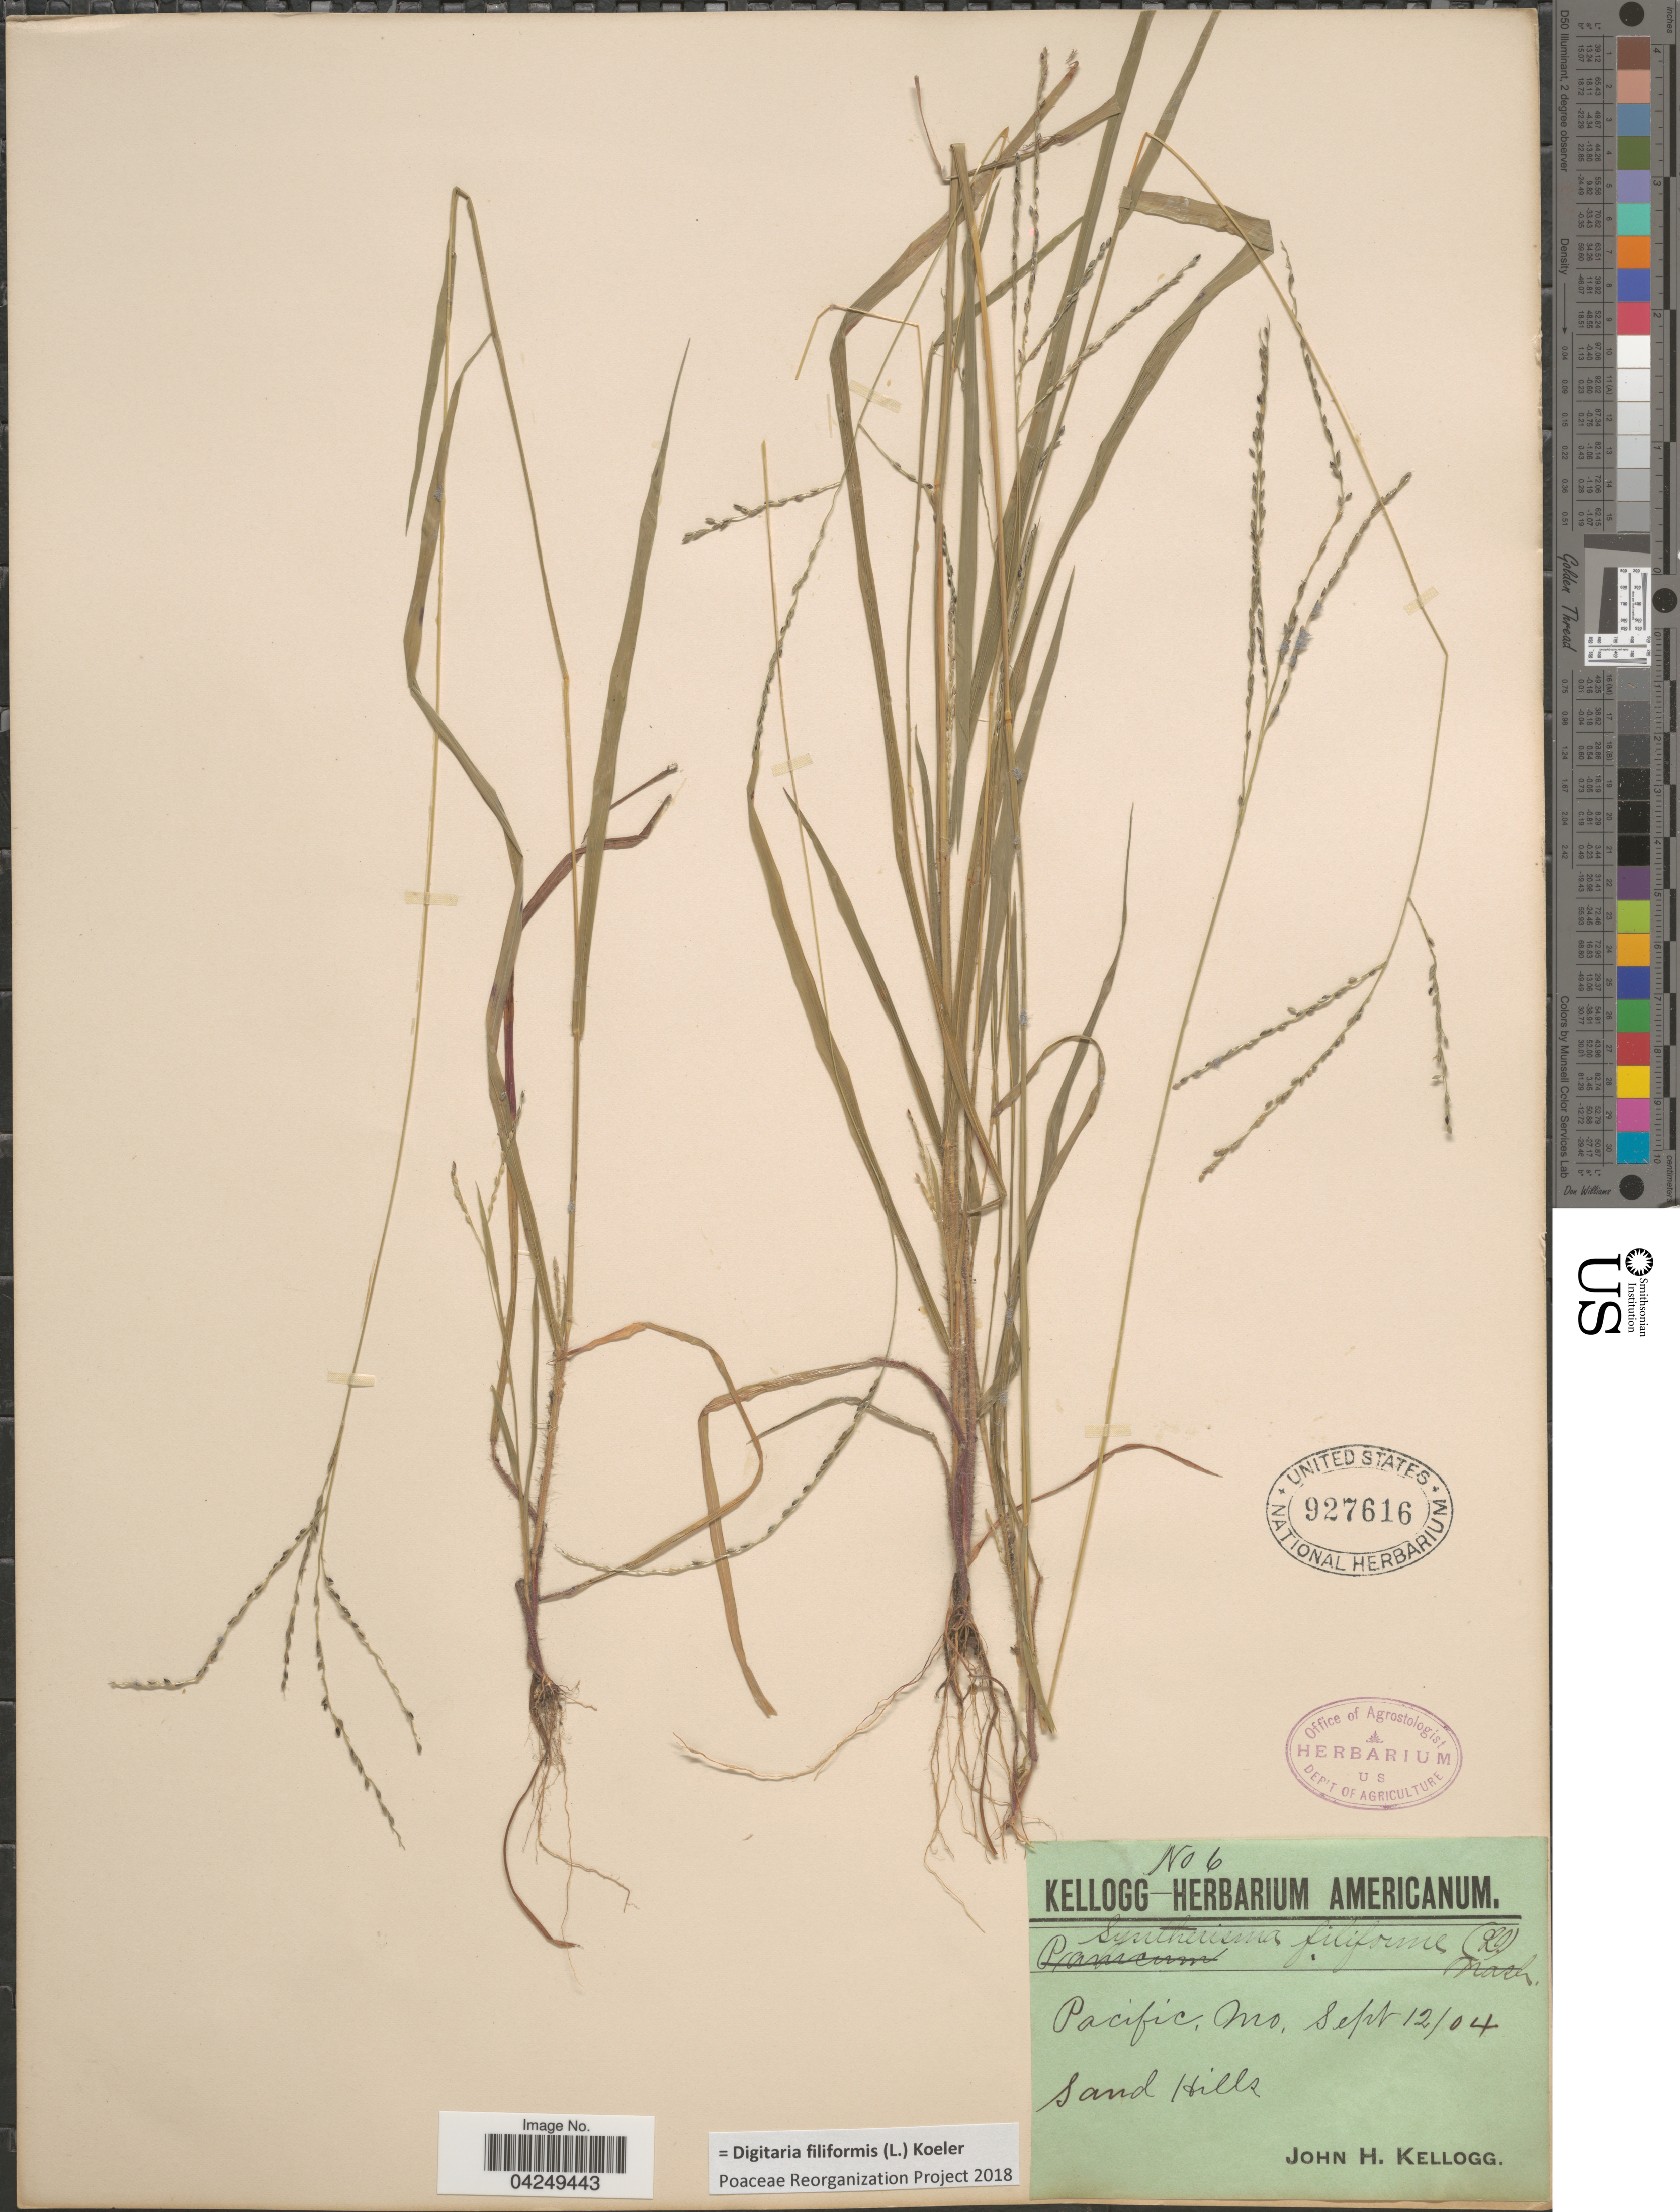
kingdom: Plantae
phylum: Tracheophyta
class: Liliopsida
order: Poales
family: Poaceae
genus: Digitaria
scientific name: Digitaria filiformis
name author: (L.) Koeler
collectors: J. H. Kellogg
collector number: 6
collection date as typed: Transcribed d/m/y: 12/9/4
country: United States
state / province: Missouri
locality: Pacific. Sand Hills.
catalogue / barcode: US 927616